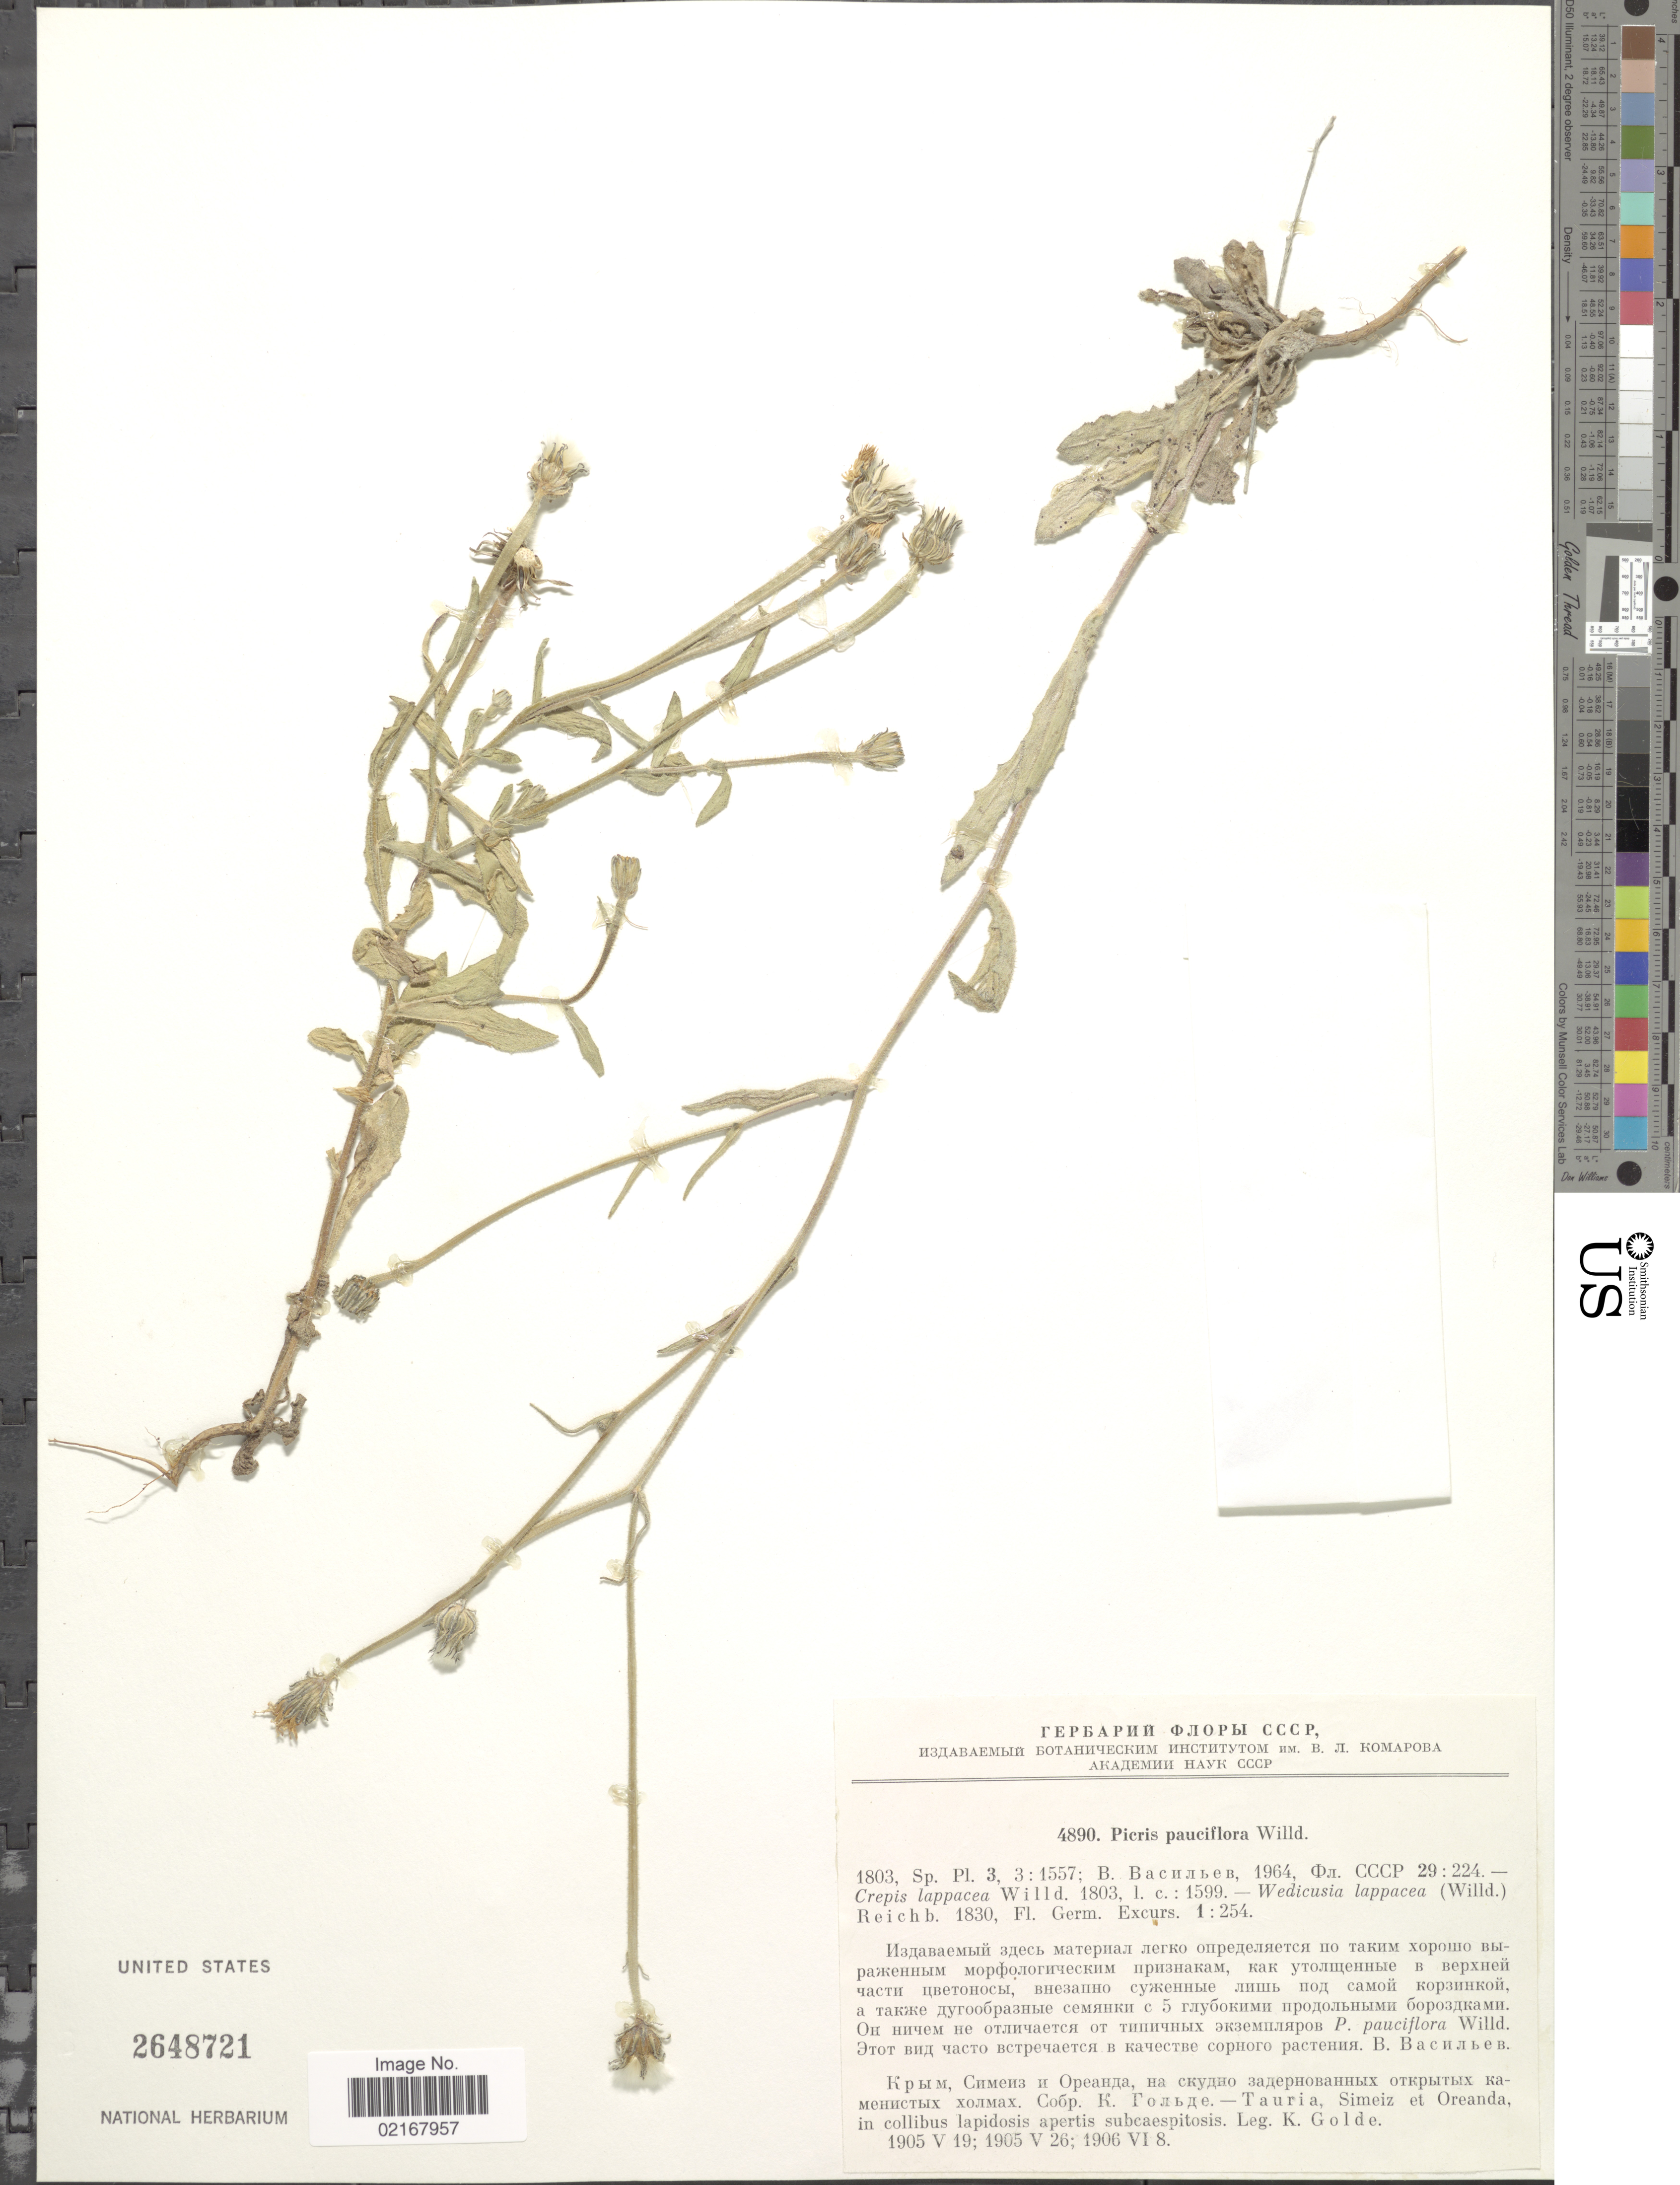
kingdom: Plantae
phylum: Tracheophyta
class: Magnoliopsida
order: Asterales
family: Asteraceae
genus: Picris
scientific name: Picris pauciflora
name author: Willd.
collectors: K. Golde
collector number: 4890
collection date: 1905-05-19/1906-06-08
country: Ukraine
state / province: Crimea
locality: Tauria, Simeiz et Oreanda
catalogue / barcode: US 2648721